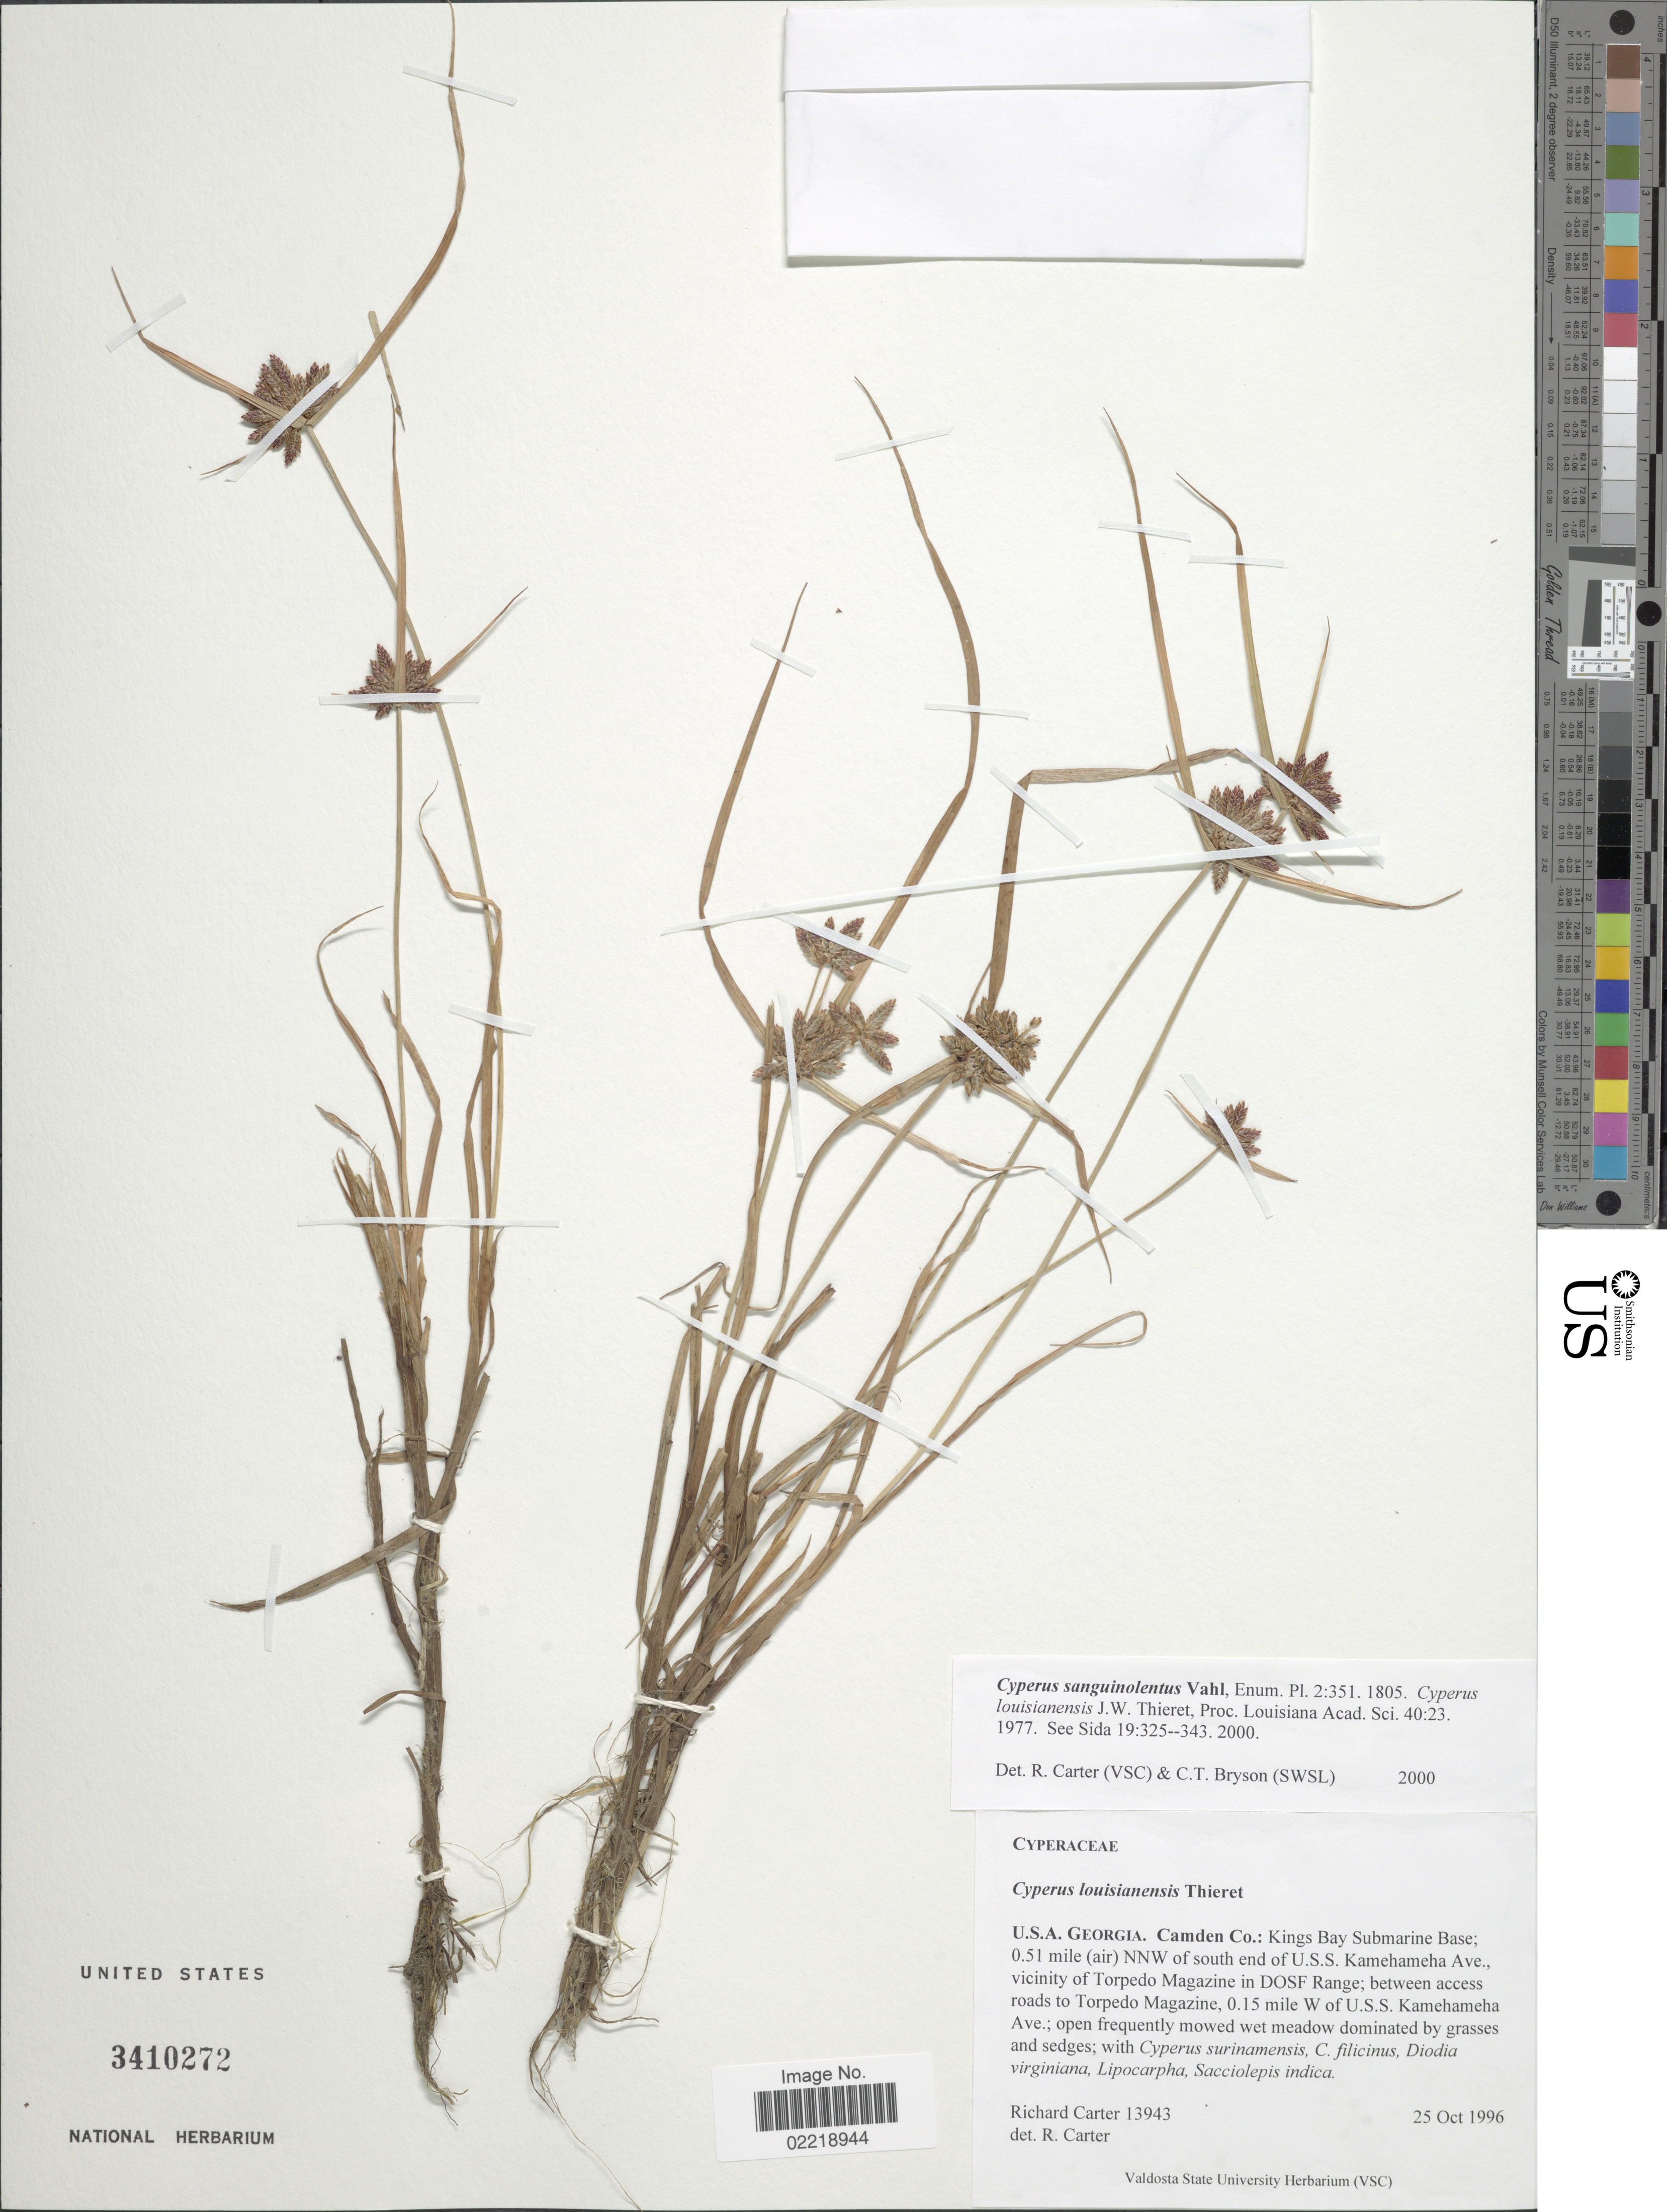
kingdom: Plantae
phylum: Tracheophyta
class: Liliopsida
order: Poales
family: Cyperaceae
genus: Cyperus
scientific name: Cyperus sanguinolentus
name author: Vahl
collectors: R. Carter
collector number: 13943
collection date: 1996-10-25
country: United States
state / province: Georgia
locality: Camden Co: Kings Bay Submarine Base; 0.51 mile (air) NNW of south end of U.S.S. Kamehameha Ave., vicinity of Torpedo Magazine in DOSF Range; between acces roads to Torpedo Magazine, 0.15 mile W of U.S.S. Kamehameha Ave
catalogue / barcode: US 3410272